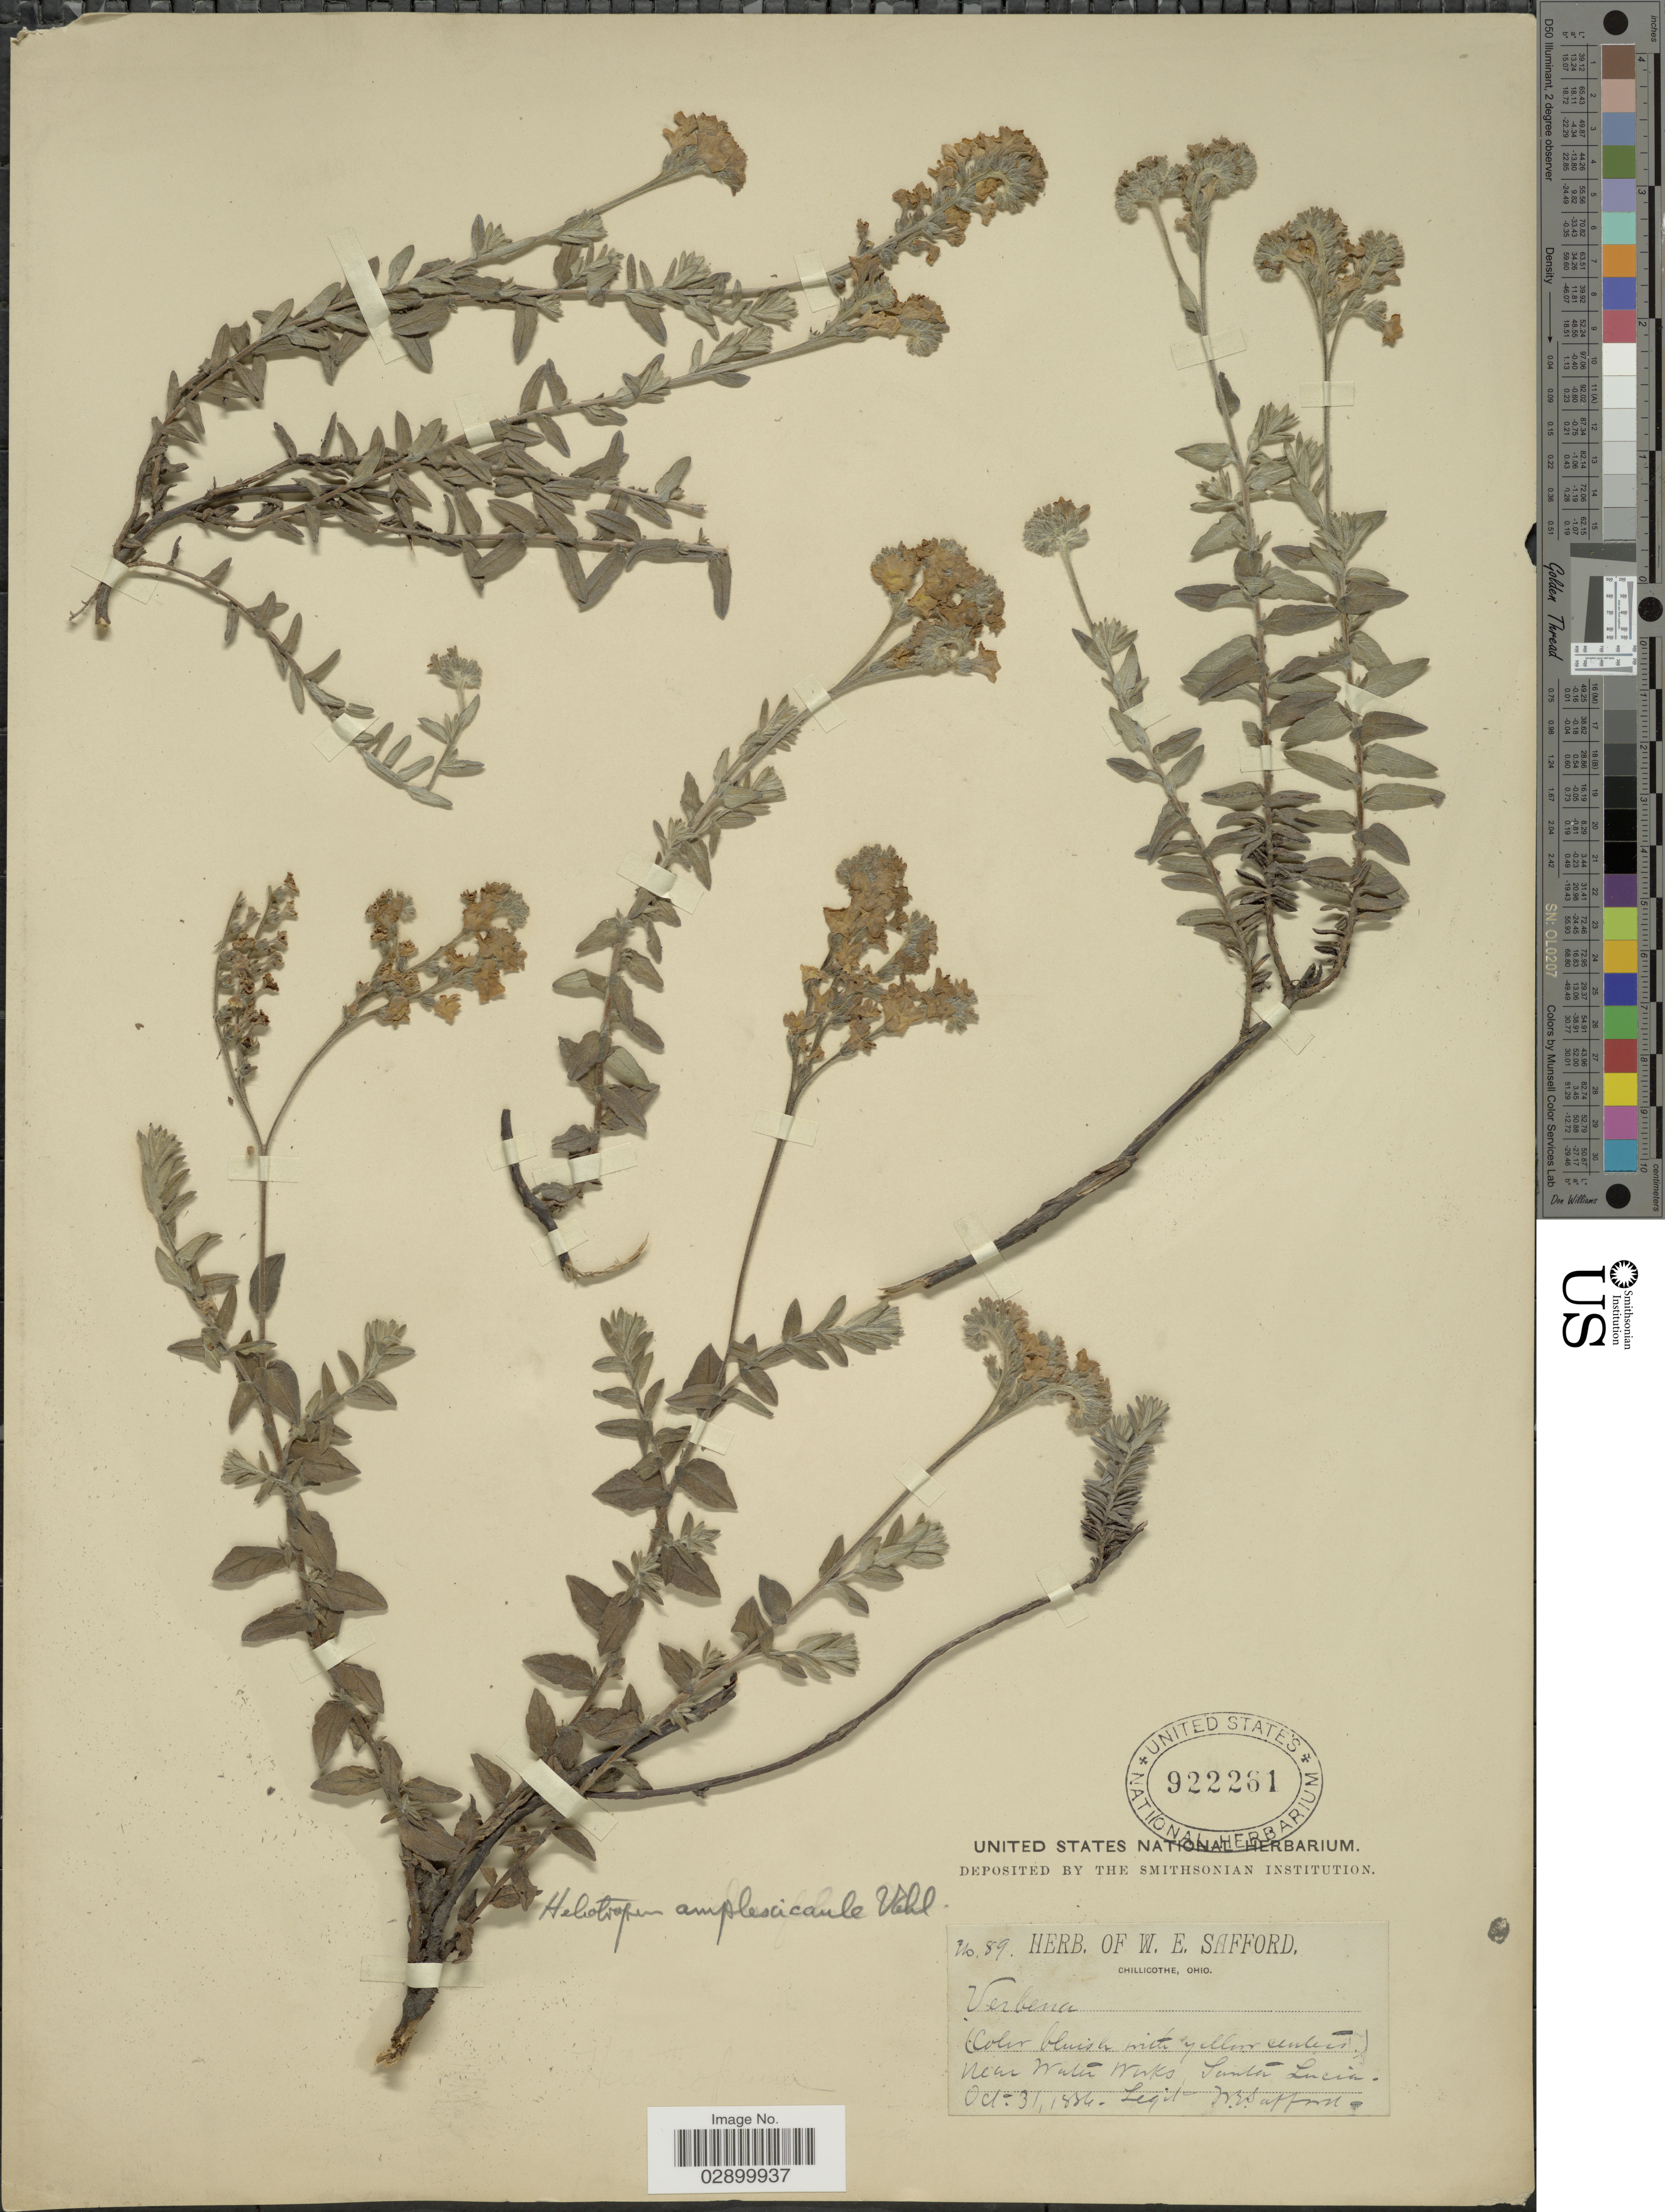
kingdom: Plantae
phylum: Tracheophyta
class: Magnoliopsida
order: Boraginales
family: Heliotropiaceae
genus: Heliotropium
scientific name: Heliotropium amplexicaule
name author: Vahl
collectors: W. E. Safford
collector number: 89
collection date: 1884-10-31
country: United States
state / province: Ohio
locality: Near Water Works, Santa Lucia.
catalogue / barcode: US 922261